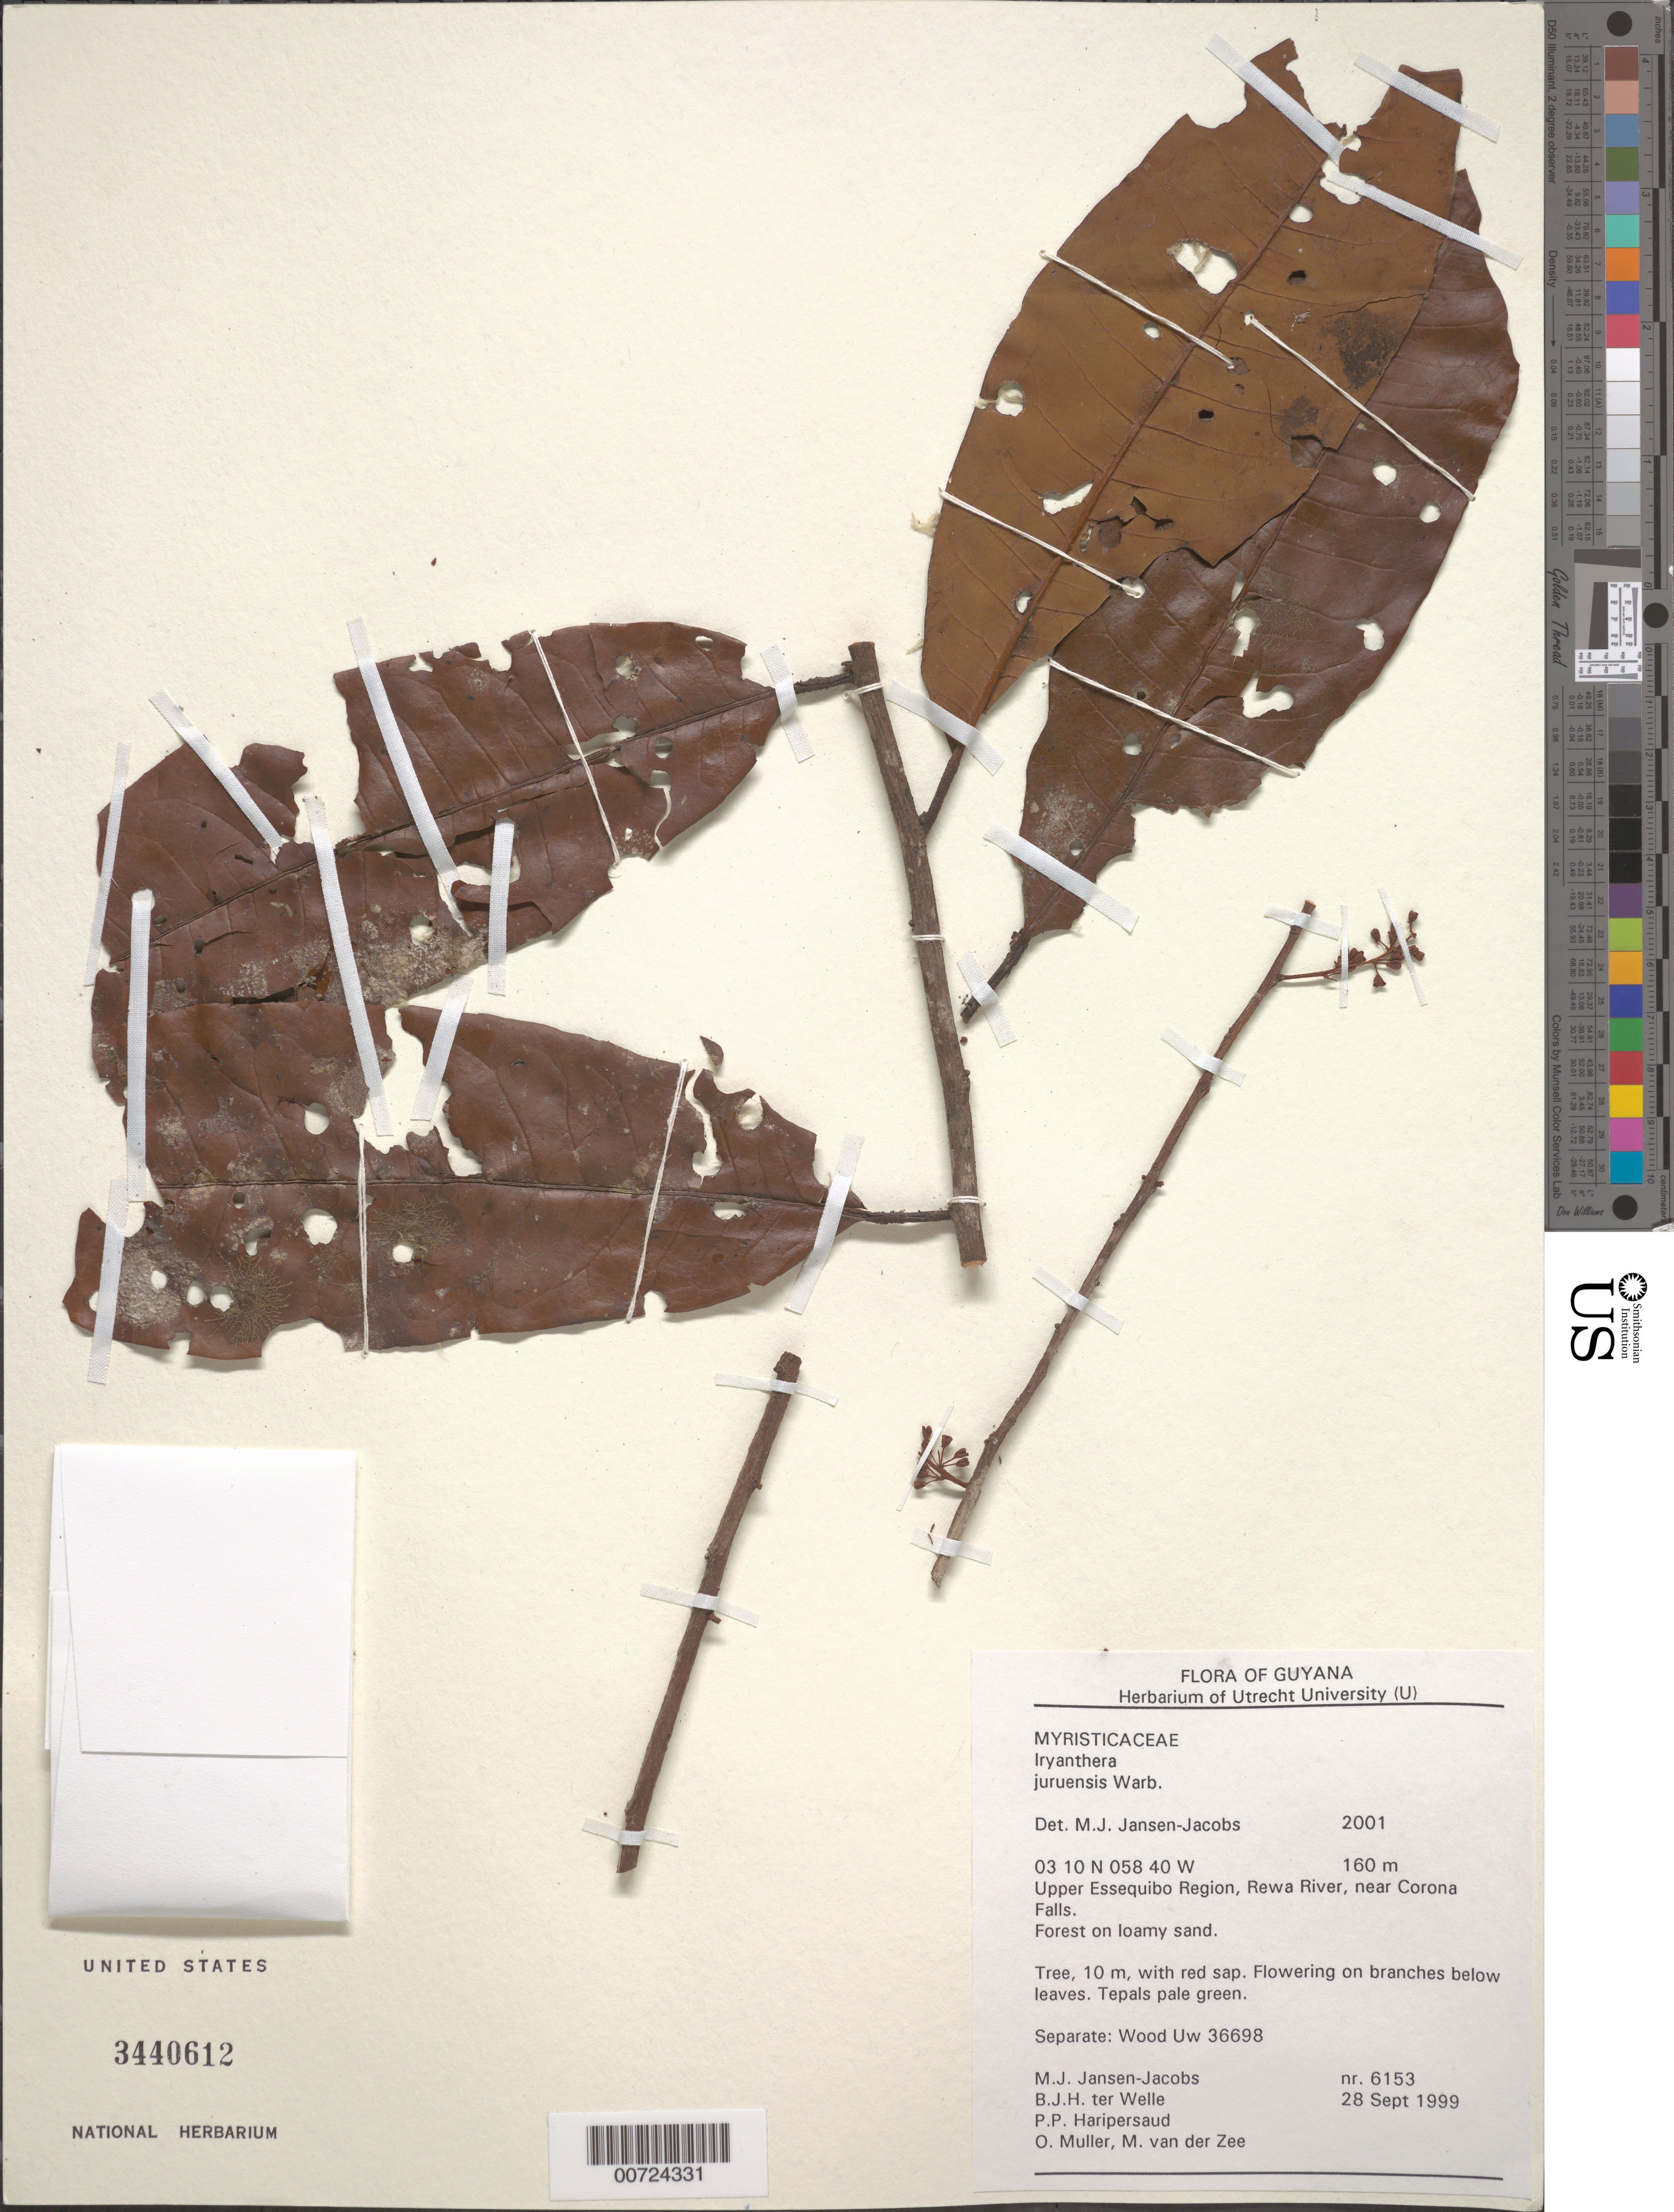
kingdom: Plantae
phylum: Tracheophyta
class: Magnoliopsida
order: Magnoliales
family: Myristicaceae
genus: Iryanthera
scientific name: Iryanthera juruensis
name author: Warb.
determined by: Jansen-Jacobs, M. J., (U), Nationaal Herbarium Nederland, Utrecht University branch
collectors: M. J. Jansen-Jacobs, B. Welle, P. Haripersaud, O. Muller & M. van der Zee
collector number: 6153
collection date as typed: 28-Sep-99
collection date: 1999-09-28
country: Guyana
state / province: U. Takutu-U. Essequibo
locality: Rewa River, near Corona Falls, Upper Essequibo Region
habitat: Forest on loamy sand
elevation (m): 160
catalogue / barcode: US 3440612